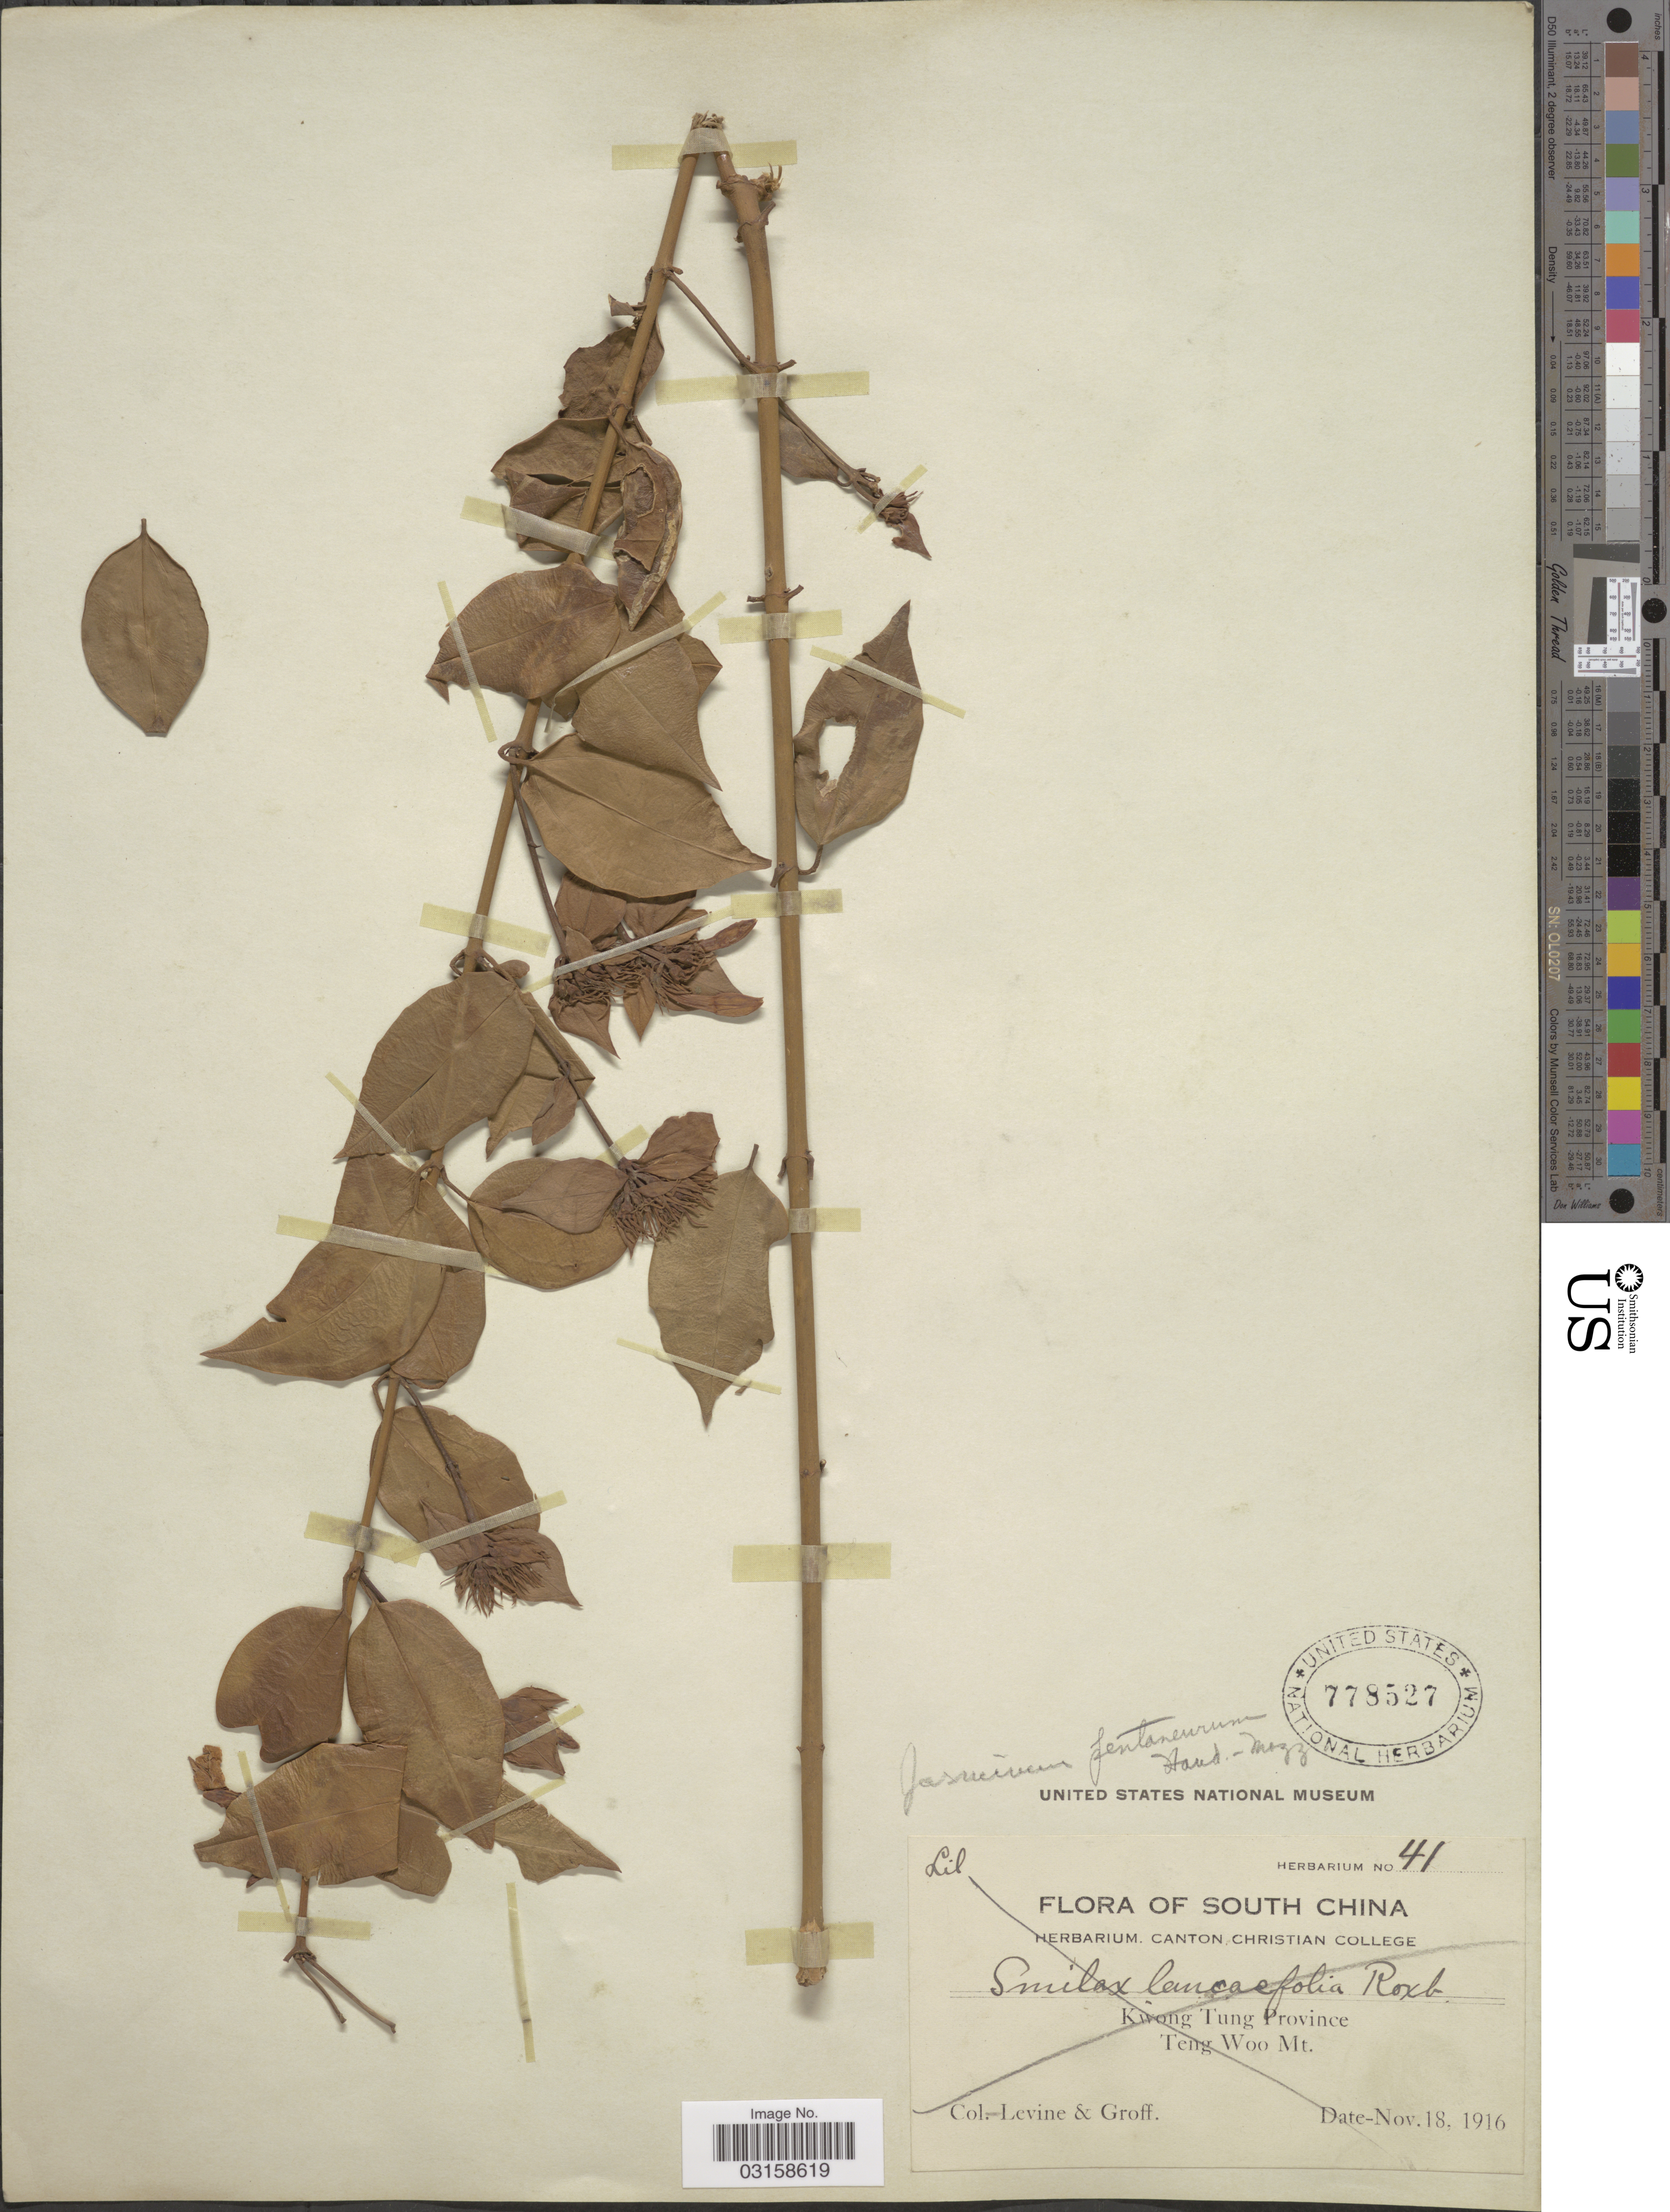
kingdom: Plantae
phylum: Tracheophyta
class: Magnoliopsida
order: Lamiales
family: Oleaceae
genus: Jasminum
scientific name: Jasminum pentaneurum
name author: Hand.-Mazz.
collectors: -. Levine & -- Groff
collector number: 41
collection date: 1916-11-18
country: China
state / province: Guangdong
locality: South China, Kwong Tung Province, Teng Woo Mt.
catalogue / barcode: US 778527